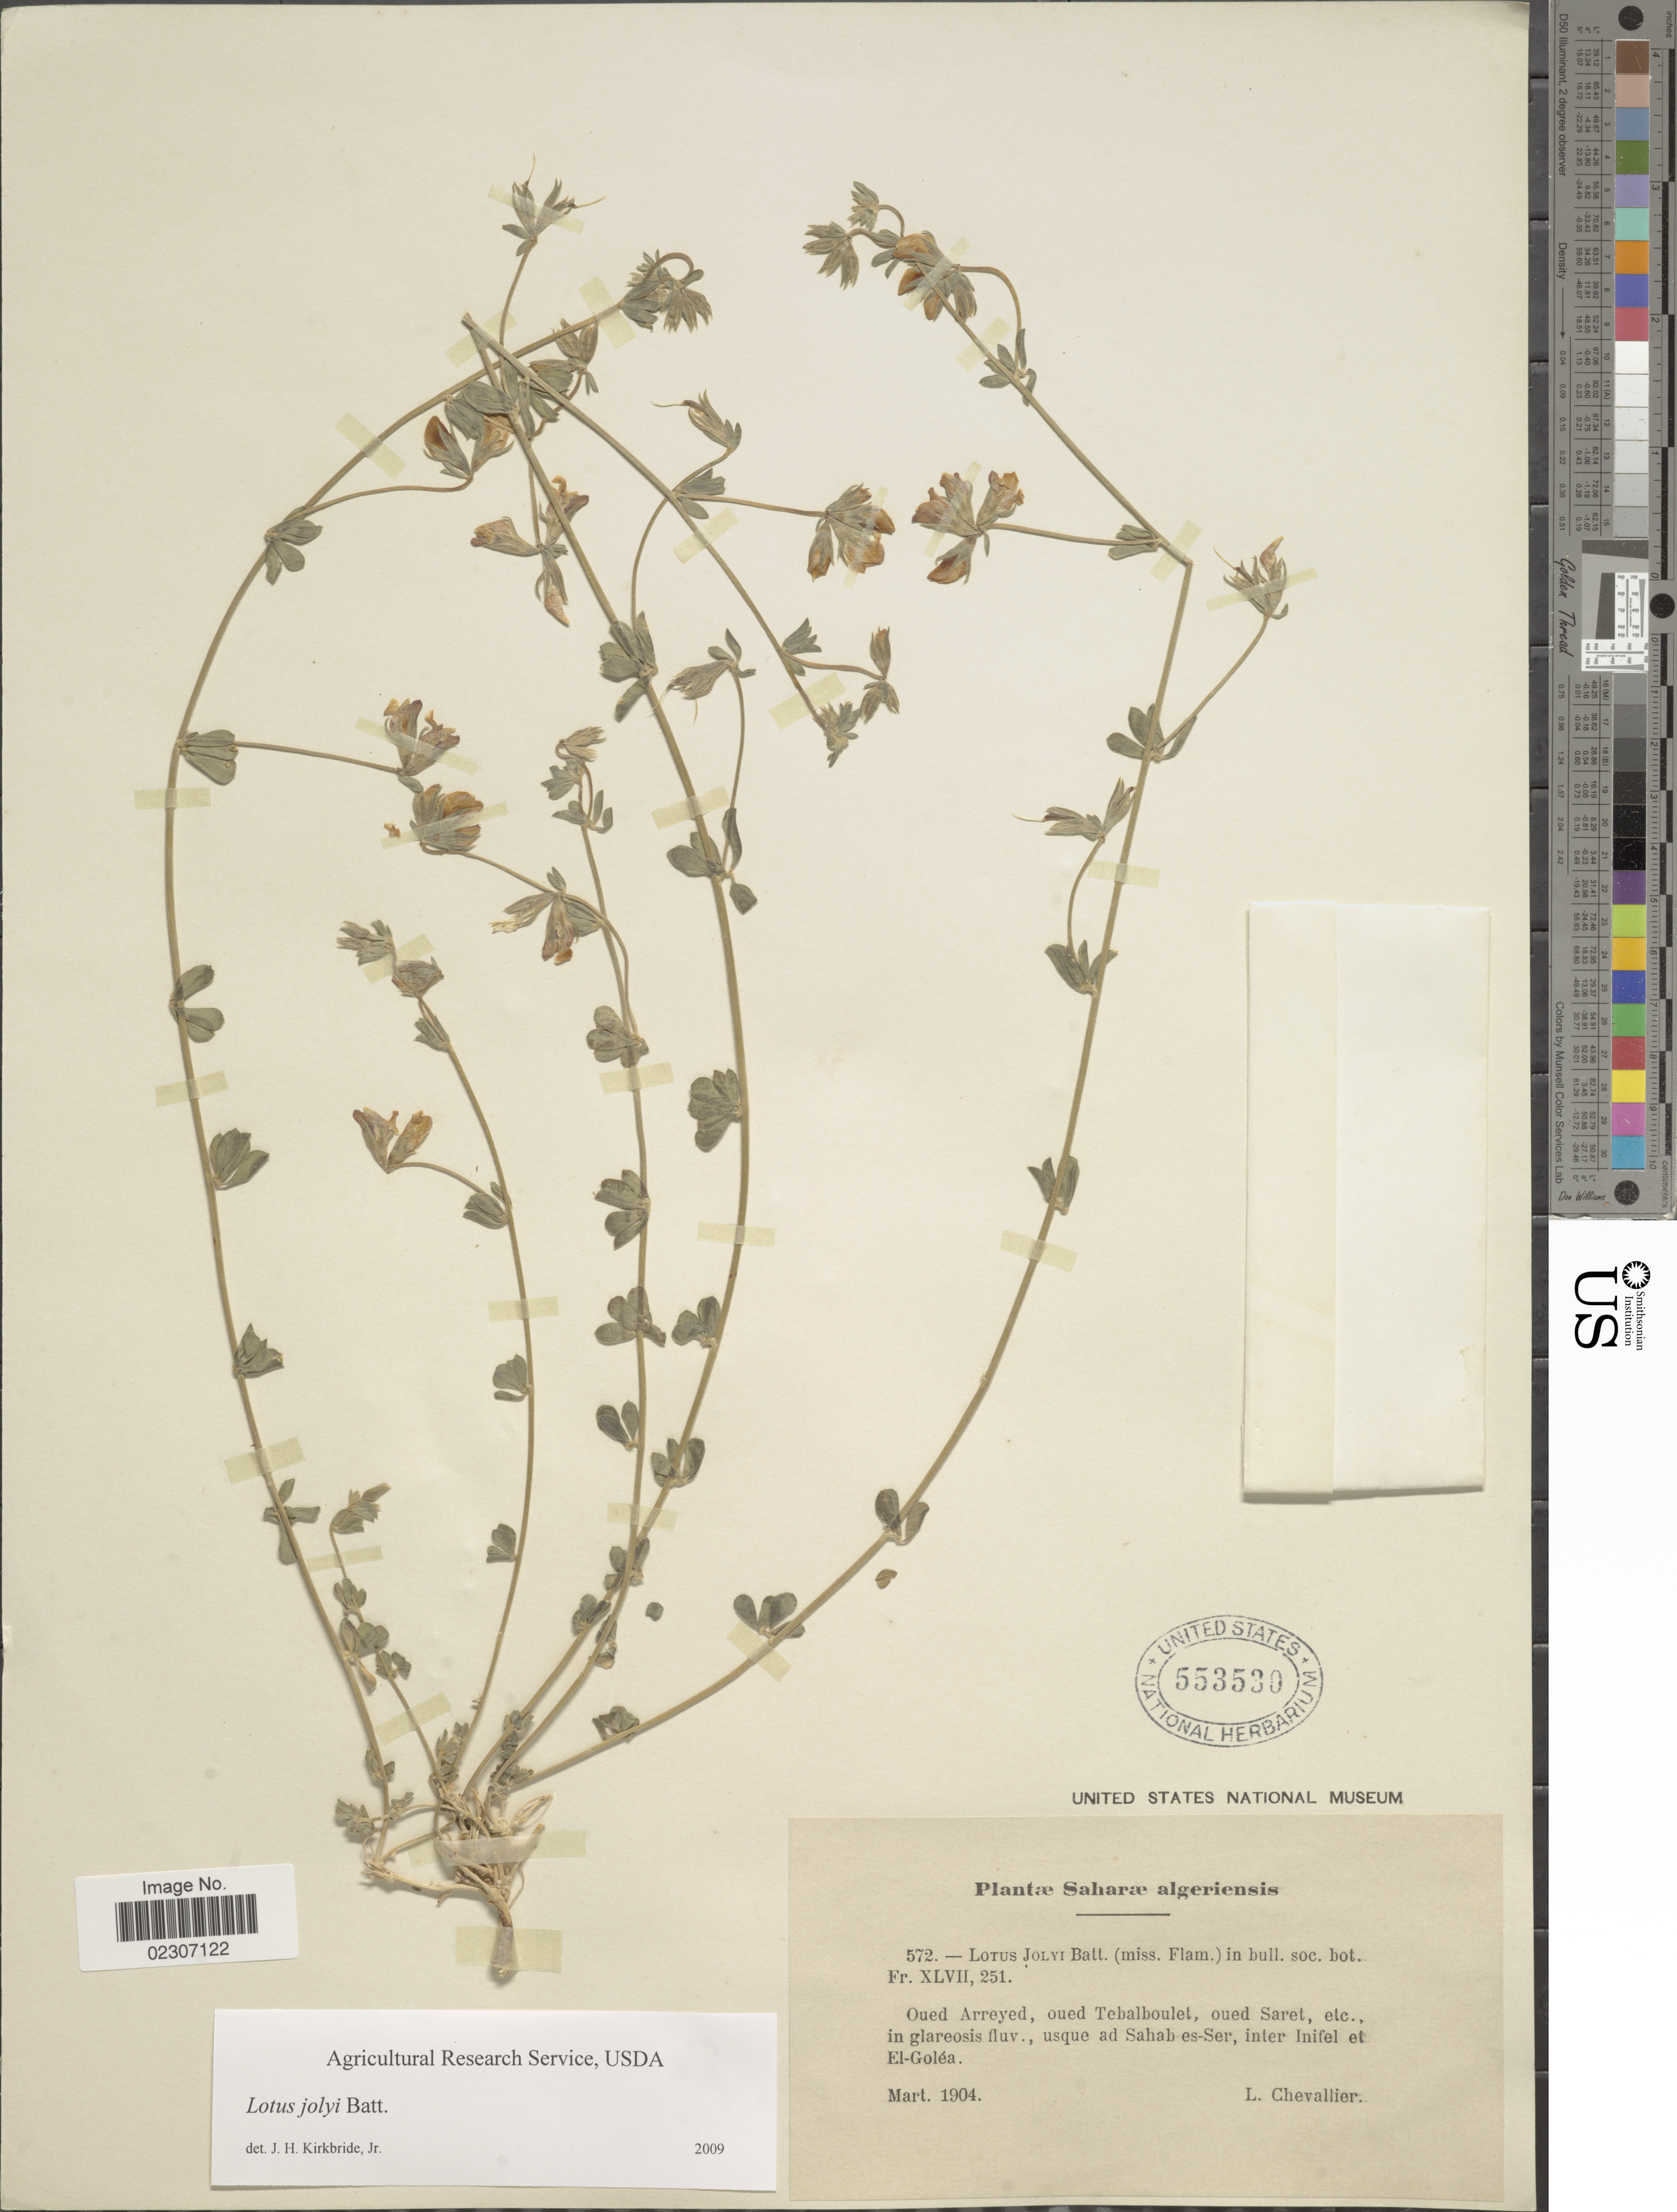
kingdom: Plantae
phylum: Tracheophyta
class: Magnoliopsida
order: Fabales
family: Fabaceae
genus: Lotus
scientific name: Lotus jolyi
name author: Batt.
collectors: L. Chevallier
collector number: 572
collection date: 1904-03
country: Algeria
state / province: El Oued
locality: Saharae algeriensis, Oued Arreyed, Oued Tebalboulet, oued Saret. in glareosis fluv., usque ad Sahab-es-Ser, inter inifel et El-Golea.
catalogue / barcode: US 553530